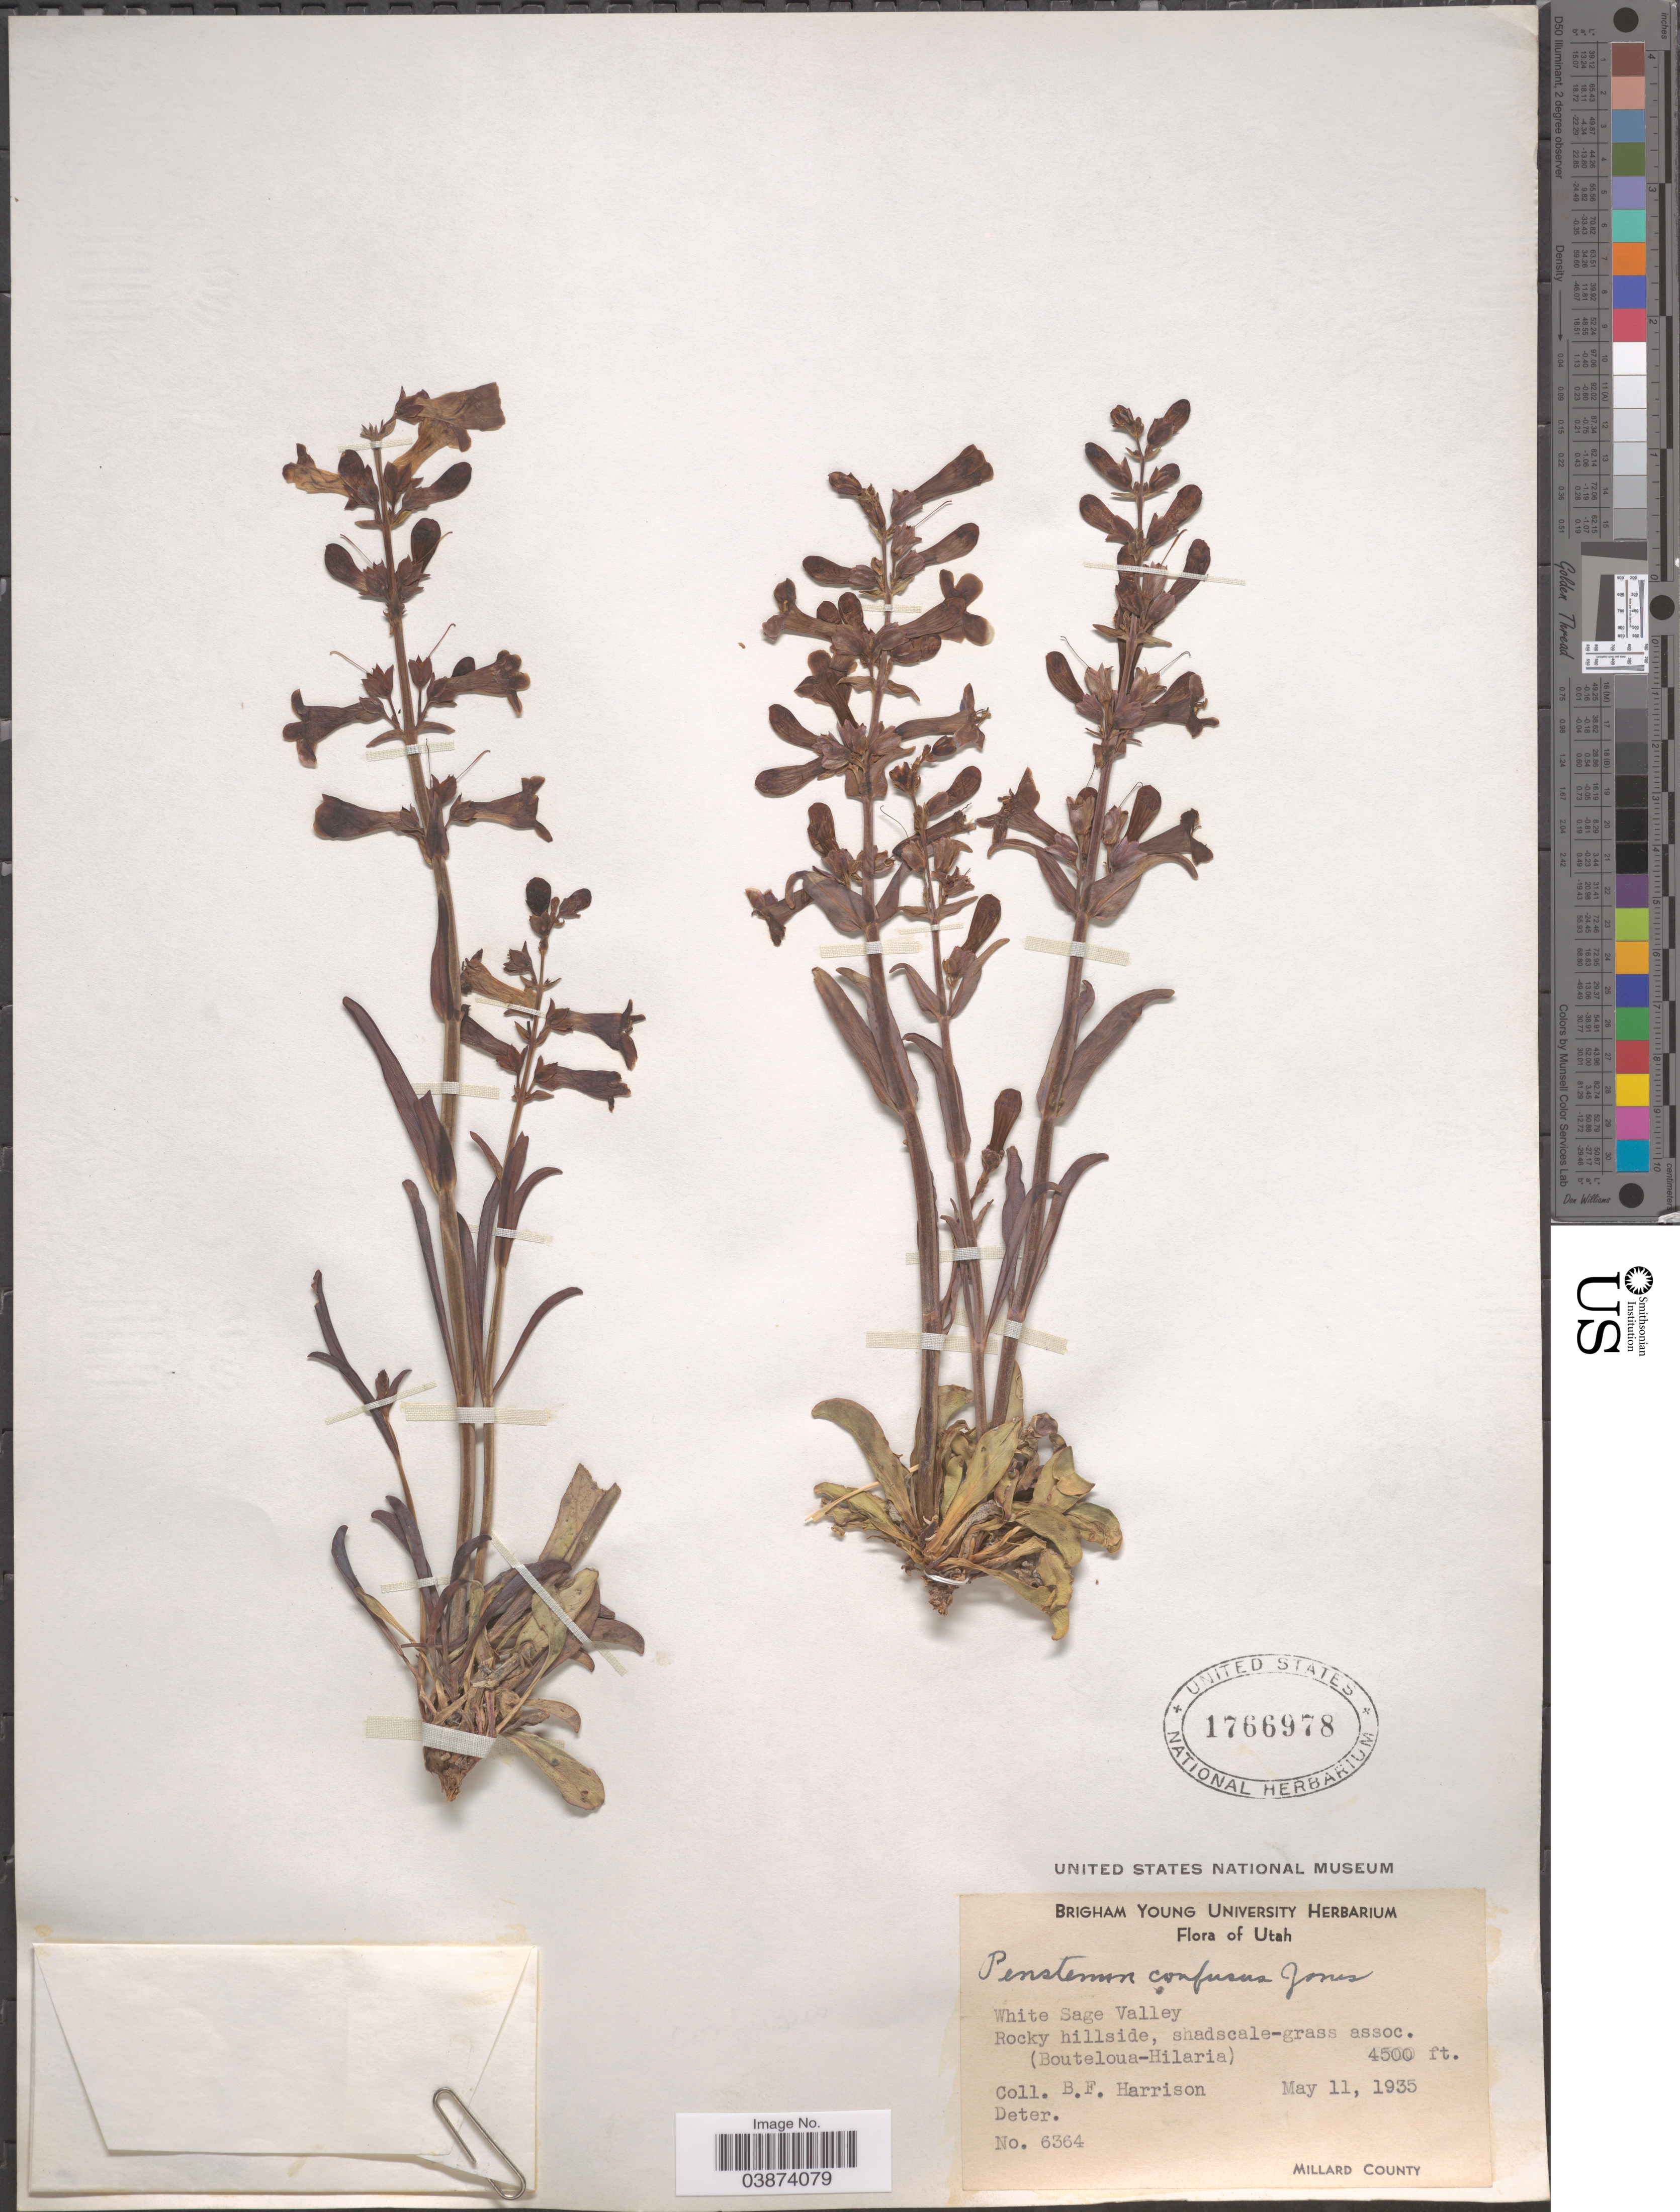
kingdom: Plantae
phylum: Tracheophyta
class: Magnoliopsida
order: Lamiales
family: Plantaginaceae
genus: Penstemon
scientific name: Penstemon confusus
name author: M.E. Jones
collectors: B. F. Harrison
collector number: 6364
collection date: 1935-05-11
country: United States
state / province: Utah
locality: White Sage Valley. Rocky hillside, shadscale-grass assoc. (Bouteloua-Hilaria).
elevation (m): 1372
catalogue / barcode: US 1766978